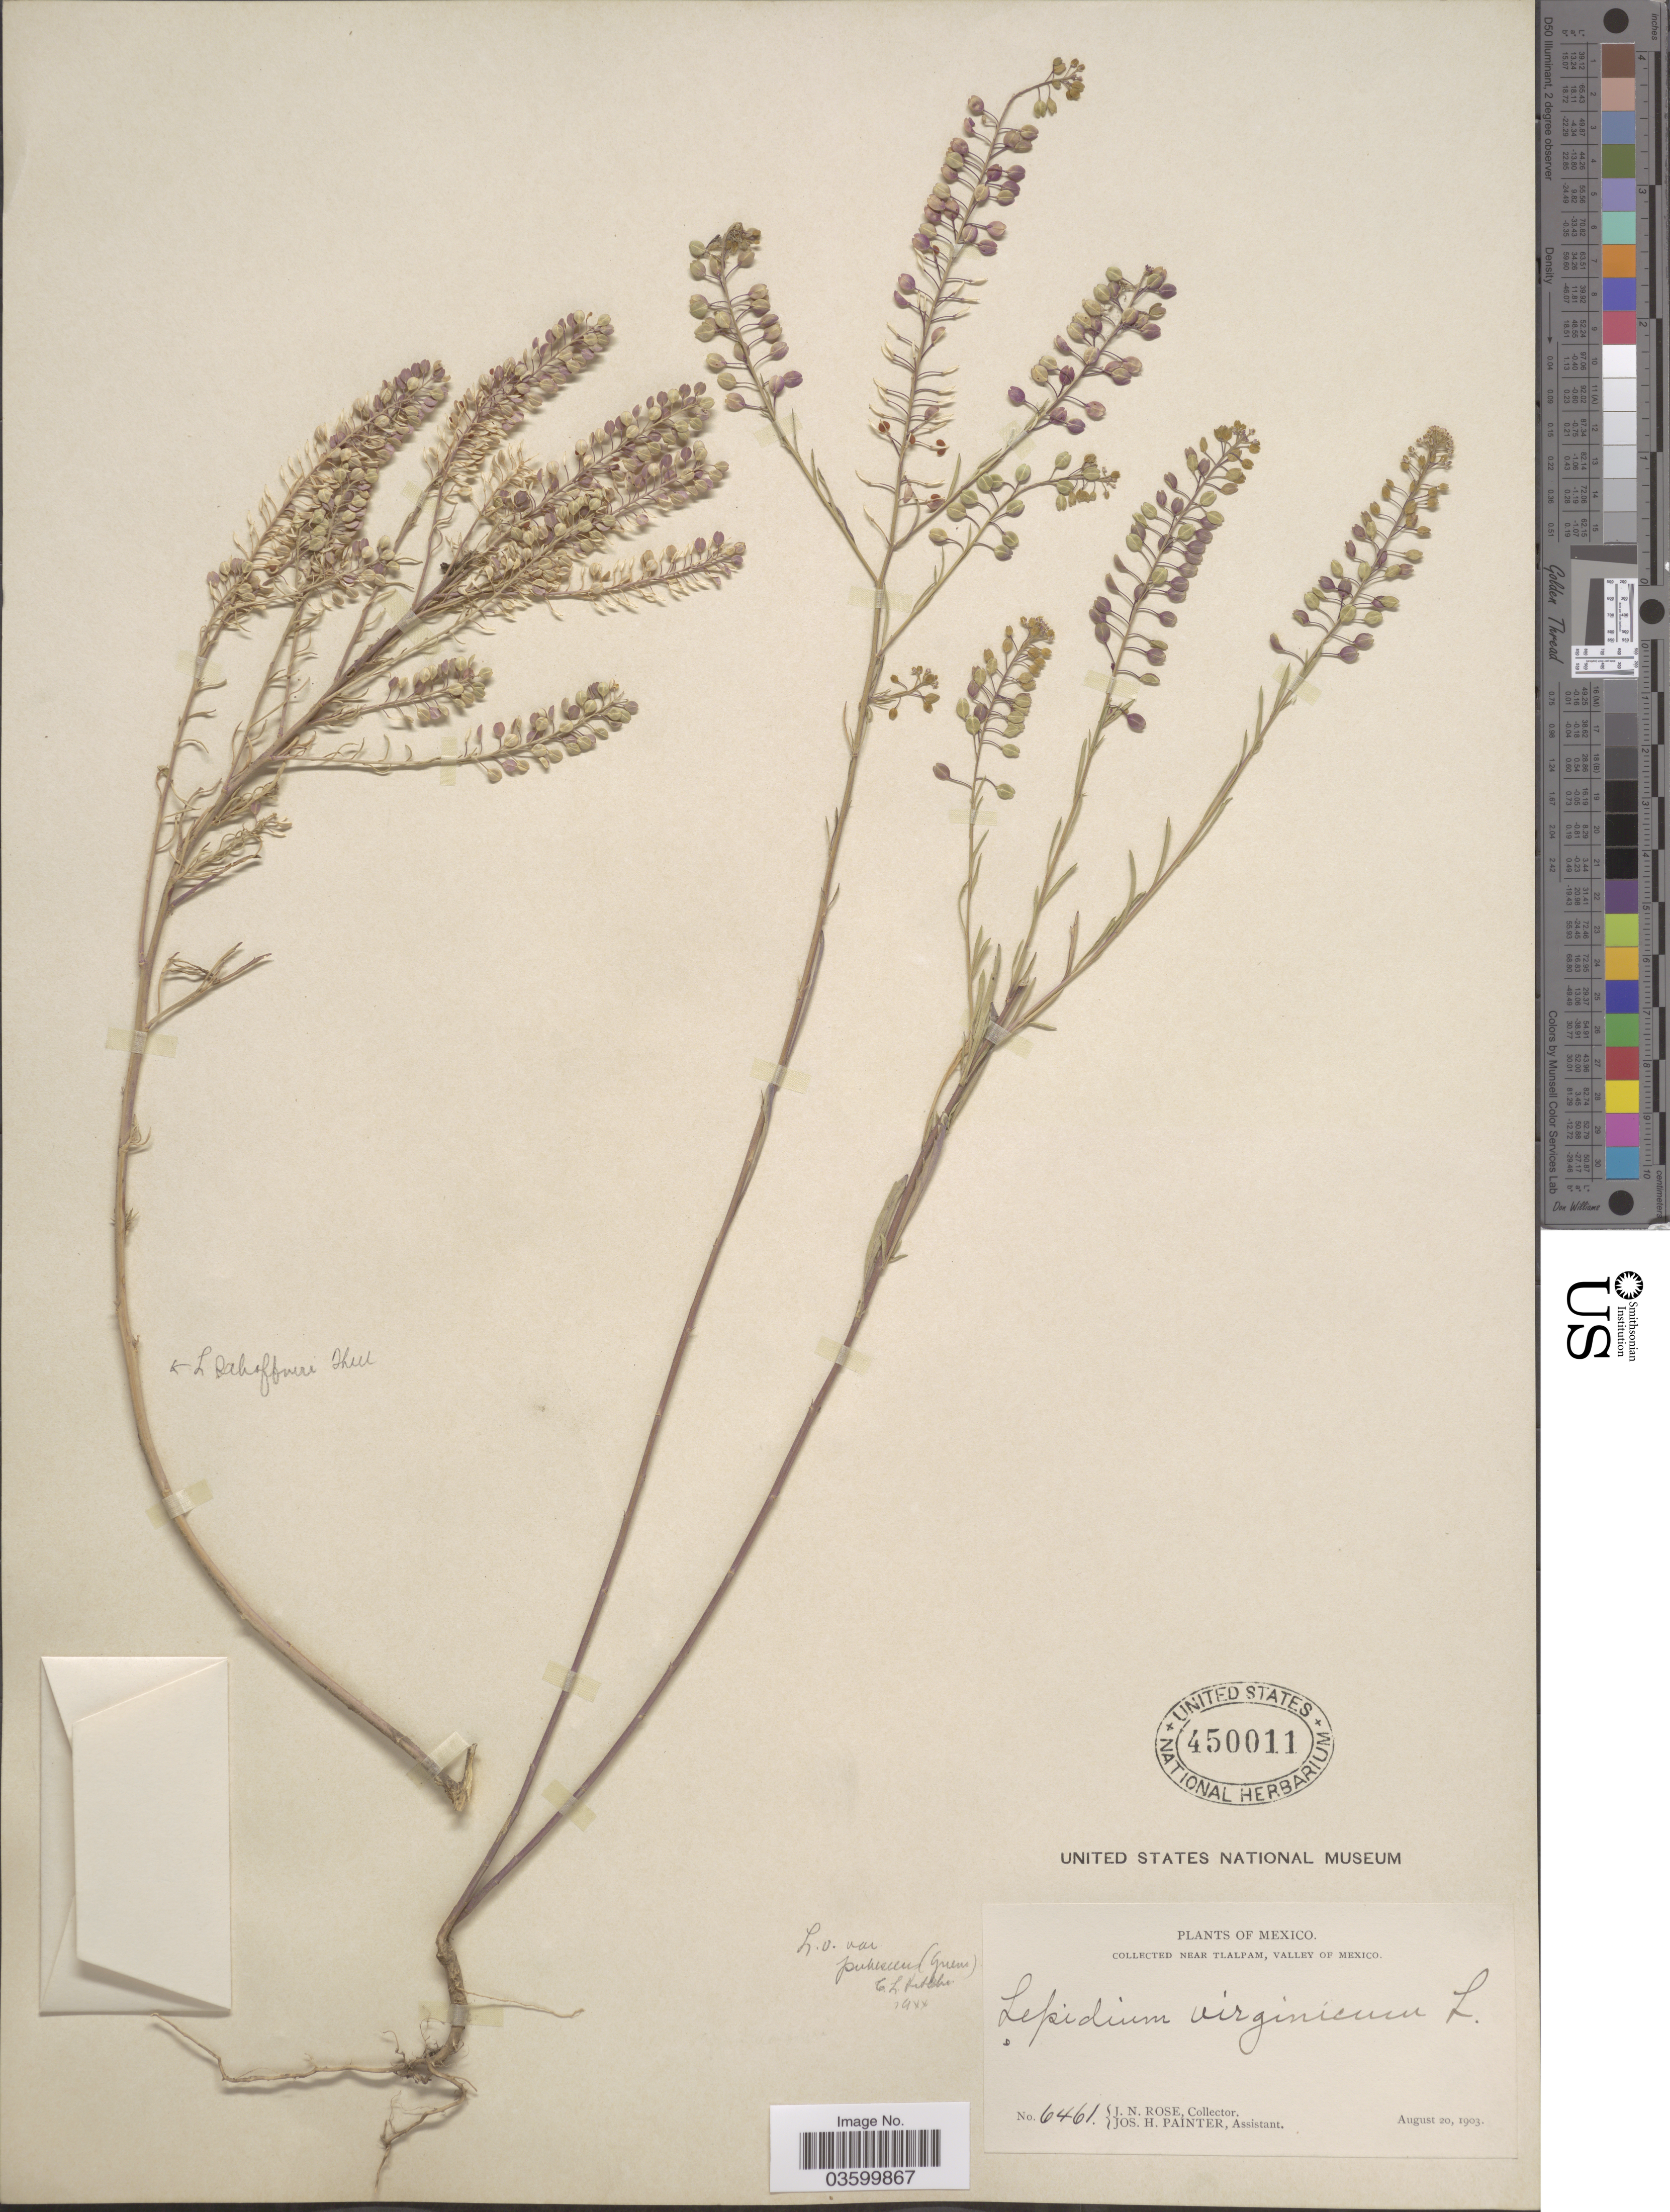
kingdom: Plantae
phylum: Tracheophyta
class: Magnoliopsida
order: Brassicales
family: Brassicaceae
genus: Lepidium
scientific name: Lepidium virginicum var. pubescens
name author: (Greene) C.L. Hitchc.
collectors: J. N. Rose & J. H. Painter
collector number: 6461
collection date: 1903-08-20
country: Mexico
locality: Near Tlalpam, Valley of Mexico.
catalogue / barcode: US 450011